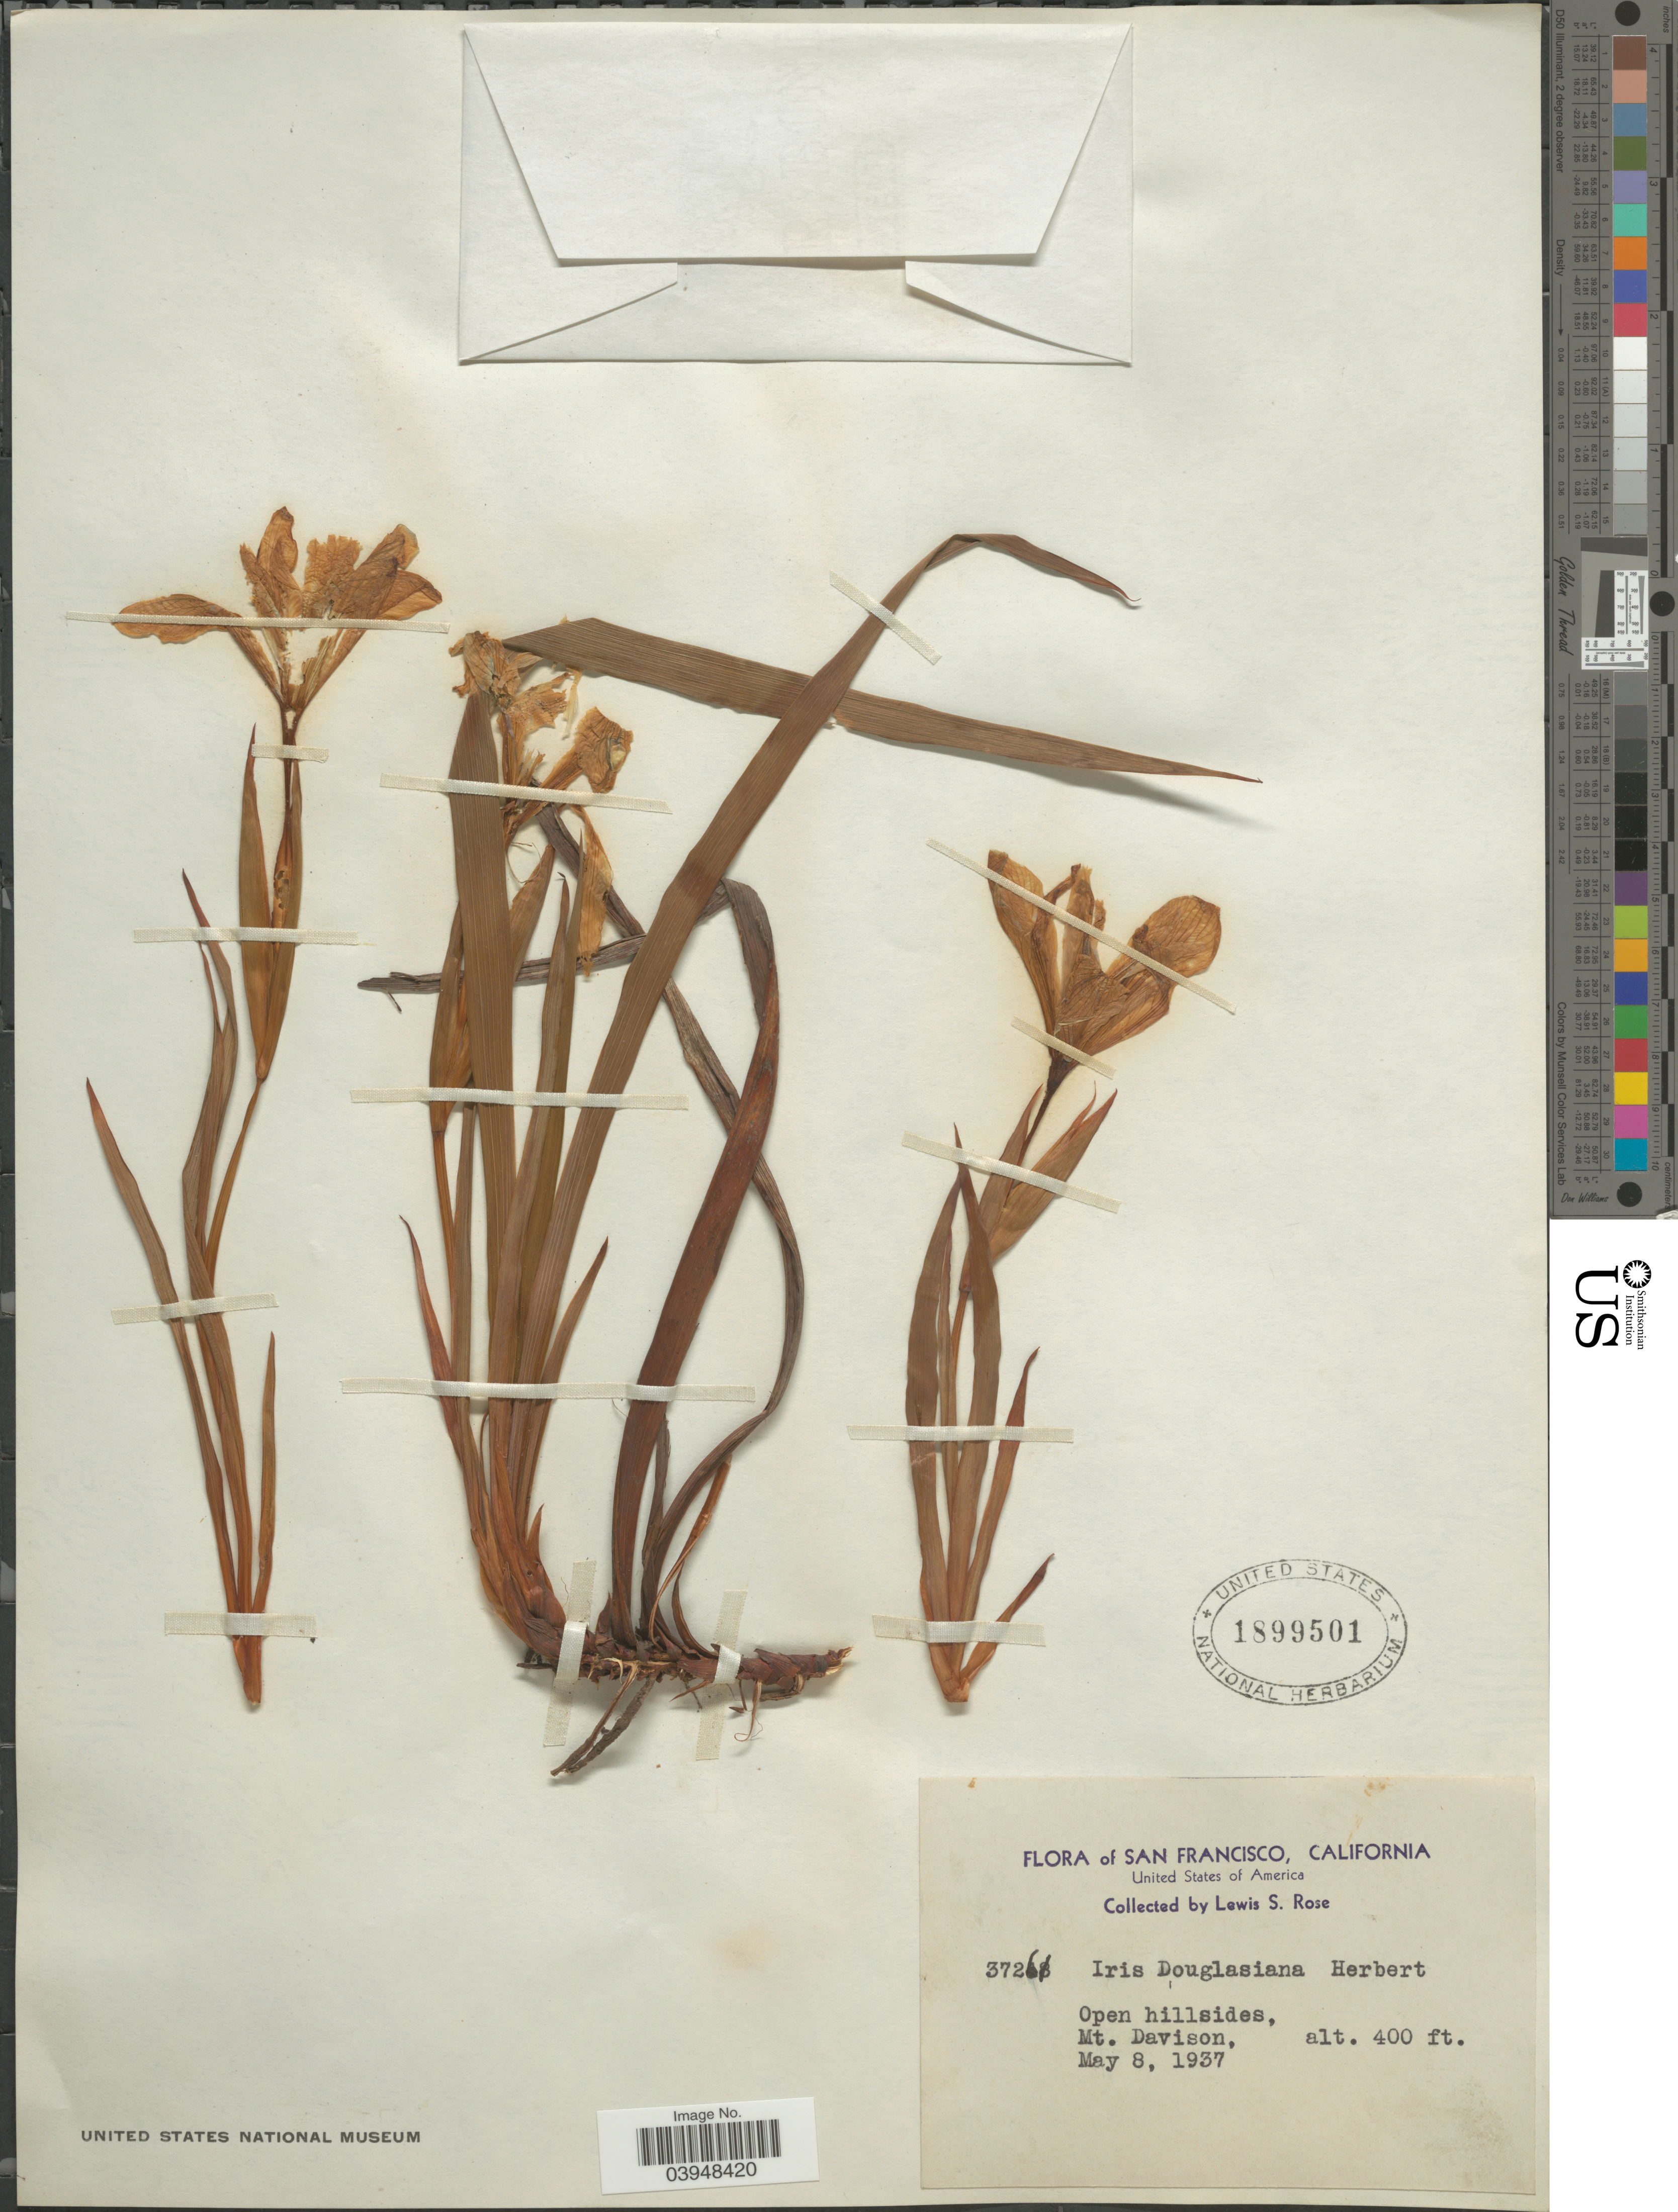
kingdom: Plantae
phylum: Tracheophyta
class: Liliopsida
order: Asparagales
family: Iridaceae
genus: Iris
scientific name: Iris douglasiana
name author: Herb.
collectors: L. S. Rose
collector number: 37261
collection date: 1937-05-08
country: United States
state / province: California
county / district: San Francisco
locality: San Francisco. Mt. Davison.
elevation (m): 122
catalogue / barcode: US 1899501